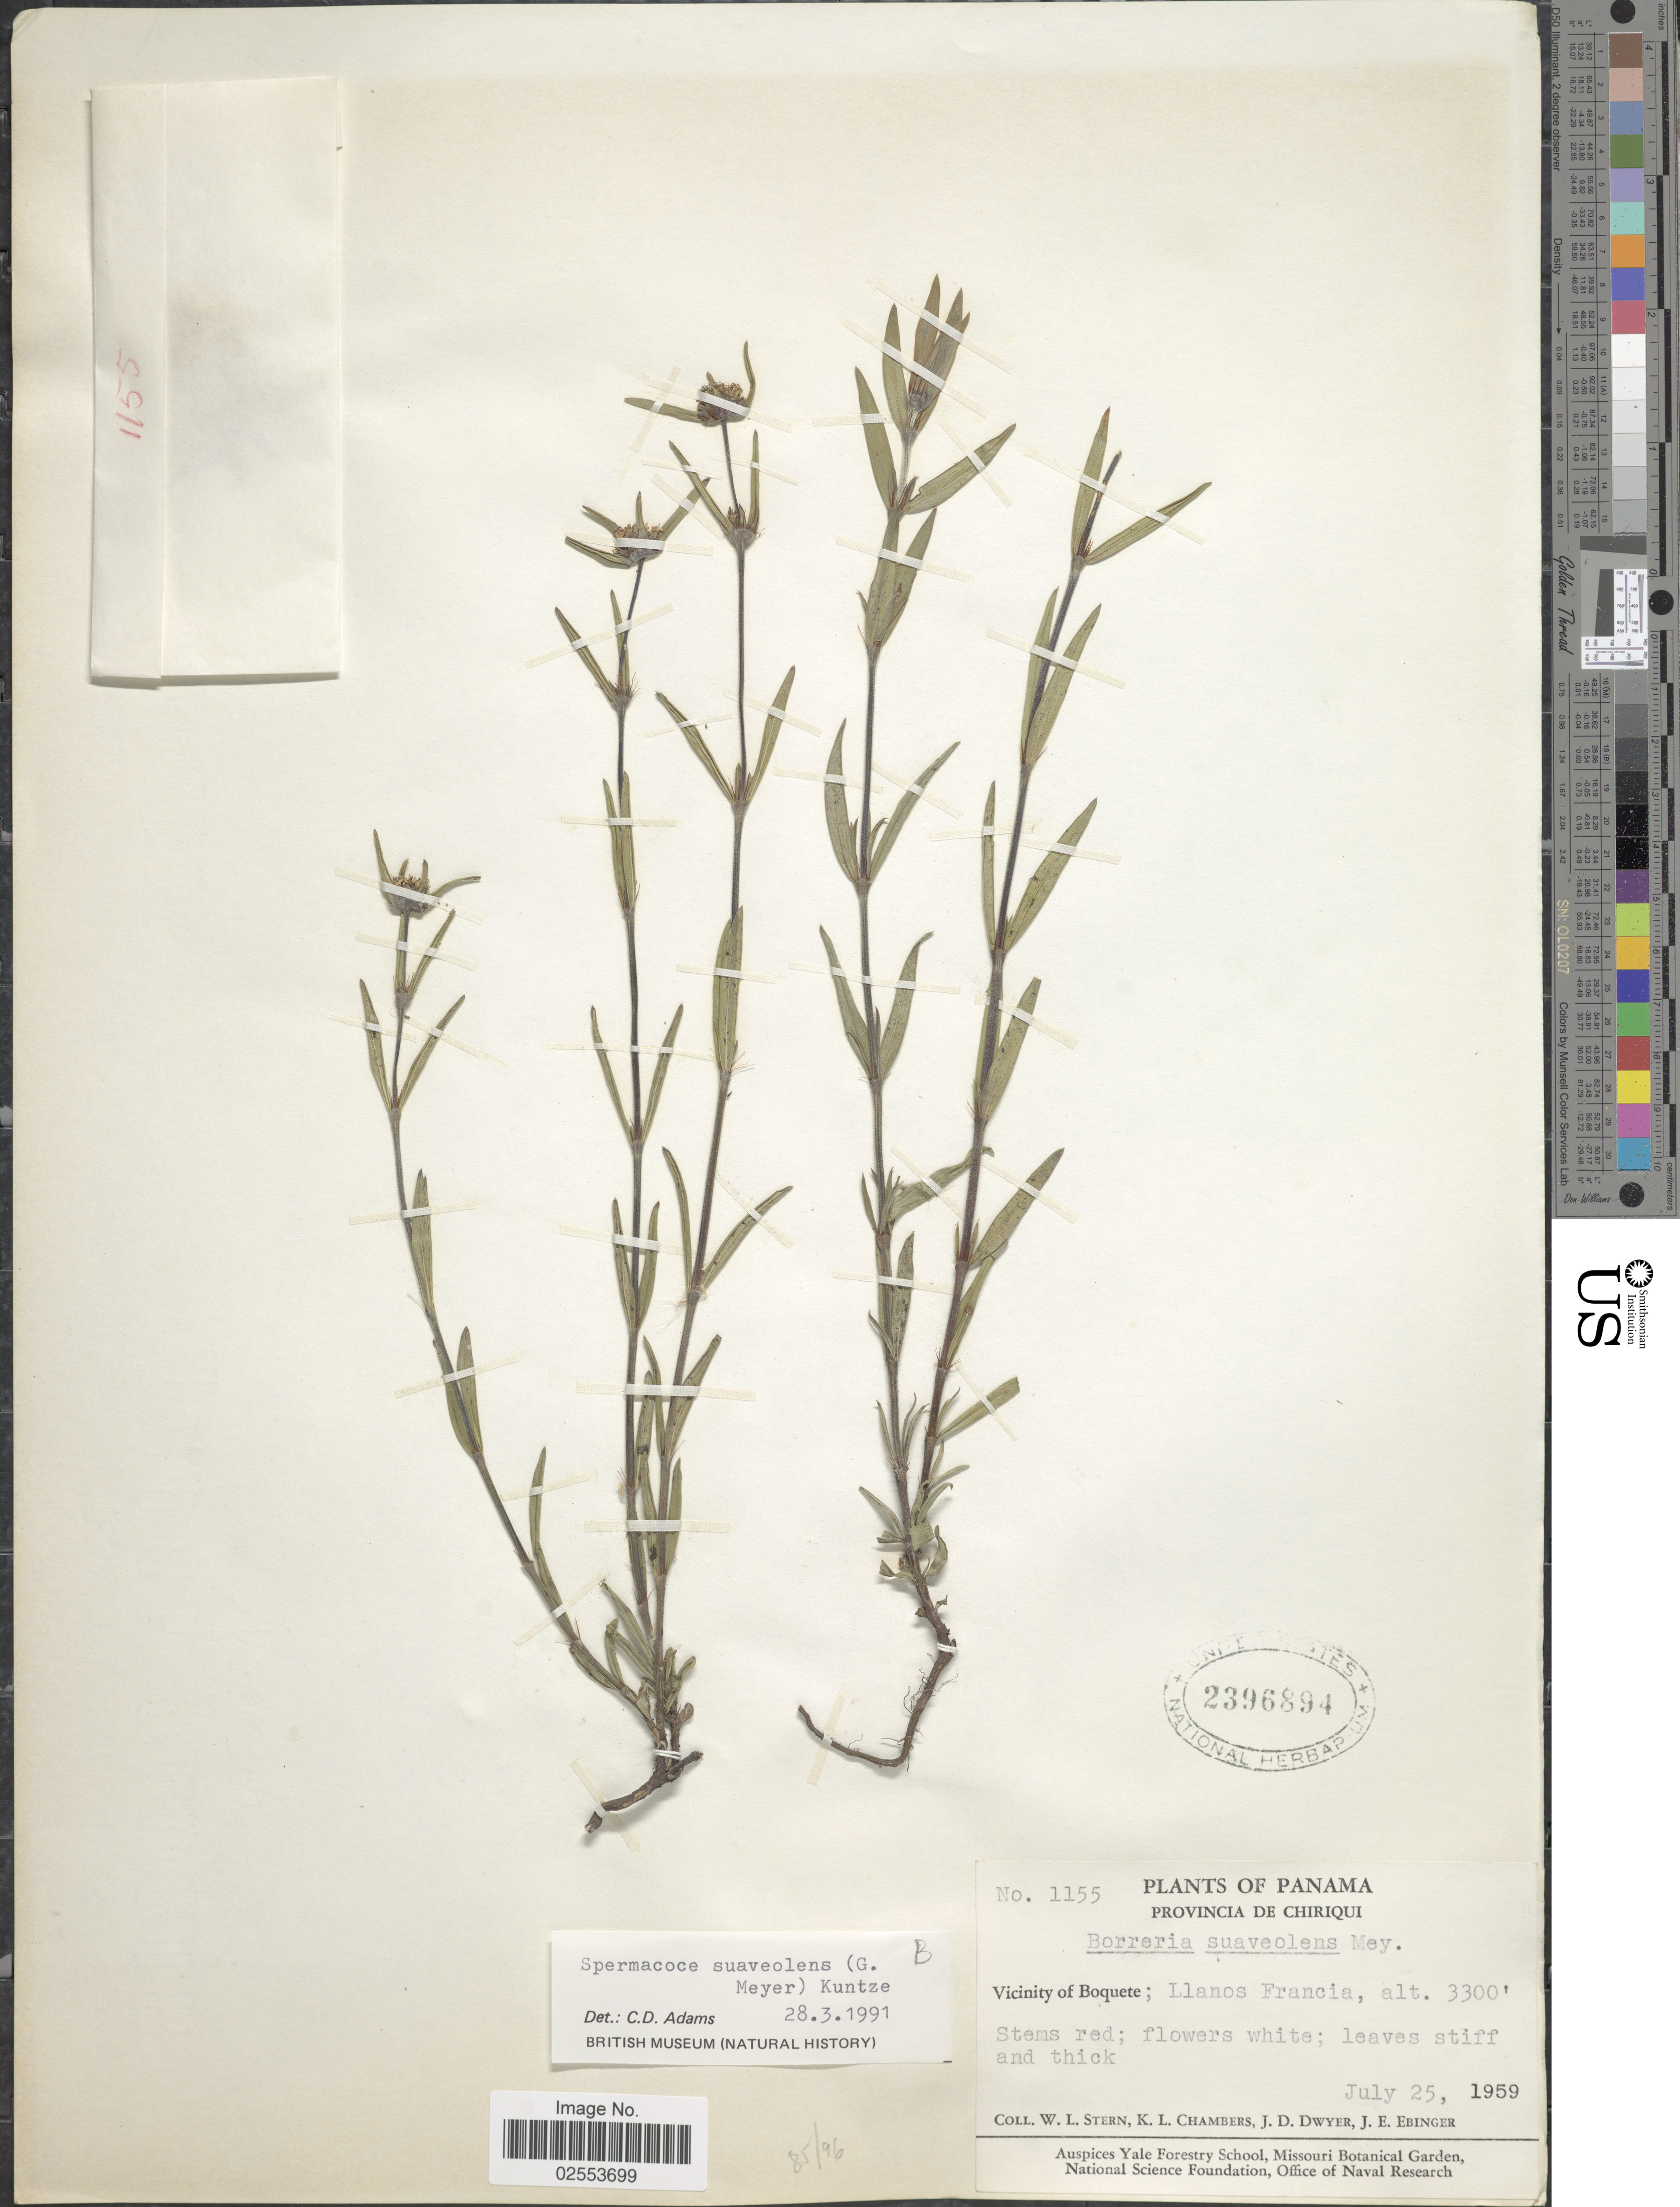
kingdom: Plantae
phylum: Tracheophyta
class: Magnoliopsida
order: Gentianales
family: Rubiaceae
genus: Spermacoce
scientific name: Spermacoce suaveolens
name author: (G. Mey.) Kuntze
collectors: W. L. Stern, K. Chambers, J. D. Dwyer & J. Ebinger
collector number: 1155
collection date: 1959-07-25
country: Panama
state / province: Chiriqui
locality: Vicinity of Boquete; Llanos Francia.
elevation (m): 1006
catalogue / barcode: US 2396894